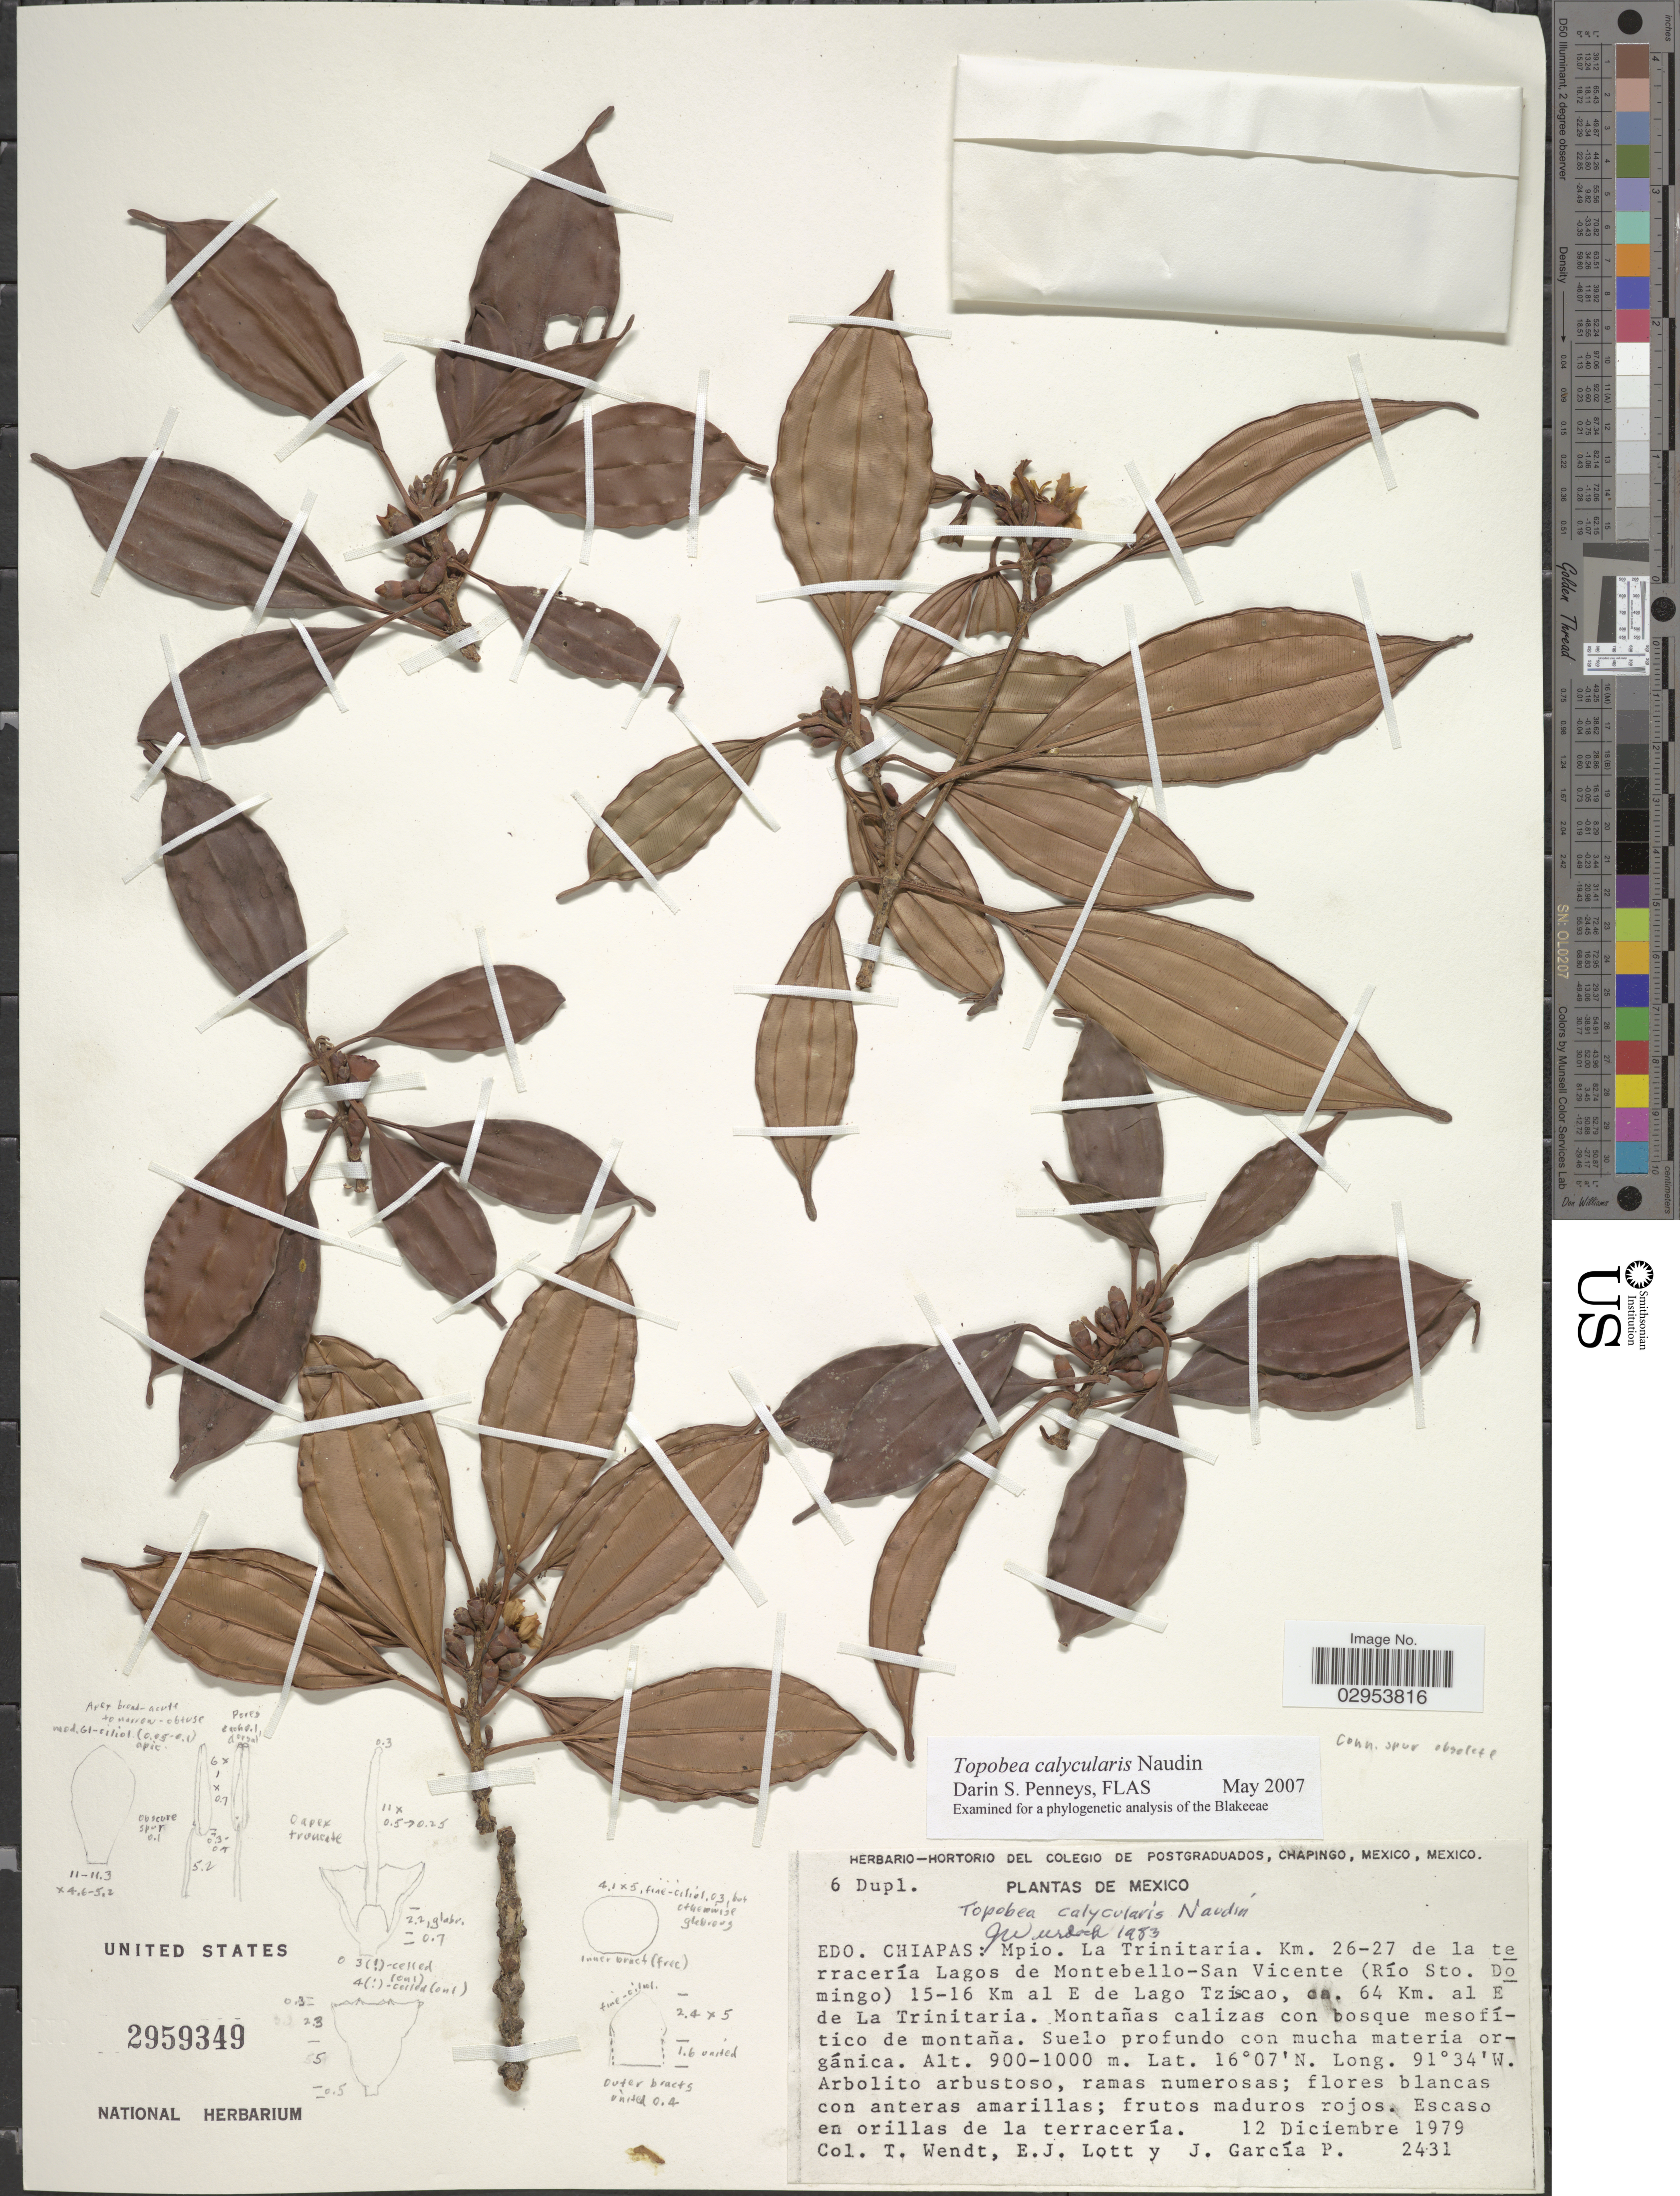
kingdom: Plantae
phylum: Tracheophyta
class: Magnoliopsida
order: Myrtales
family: Melastomataceae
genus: Topobea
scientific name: Topobea calycularis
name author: Naudin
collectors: T. L. Wendt, E. Lott & J. García-P.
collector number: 2431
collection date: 1979-12-12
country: Mexico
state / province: Chiapas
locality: Mpio. La Trinitaria. Km. 26-27 de la terracería Lagos de Montebello-San Vicente (Río Sto. Domingo) 15-16 Km al E de Lago Tziscao, ca. 64 Km. al E de La Trinitaria.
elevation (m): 900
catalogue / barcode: US 2959349